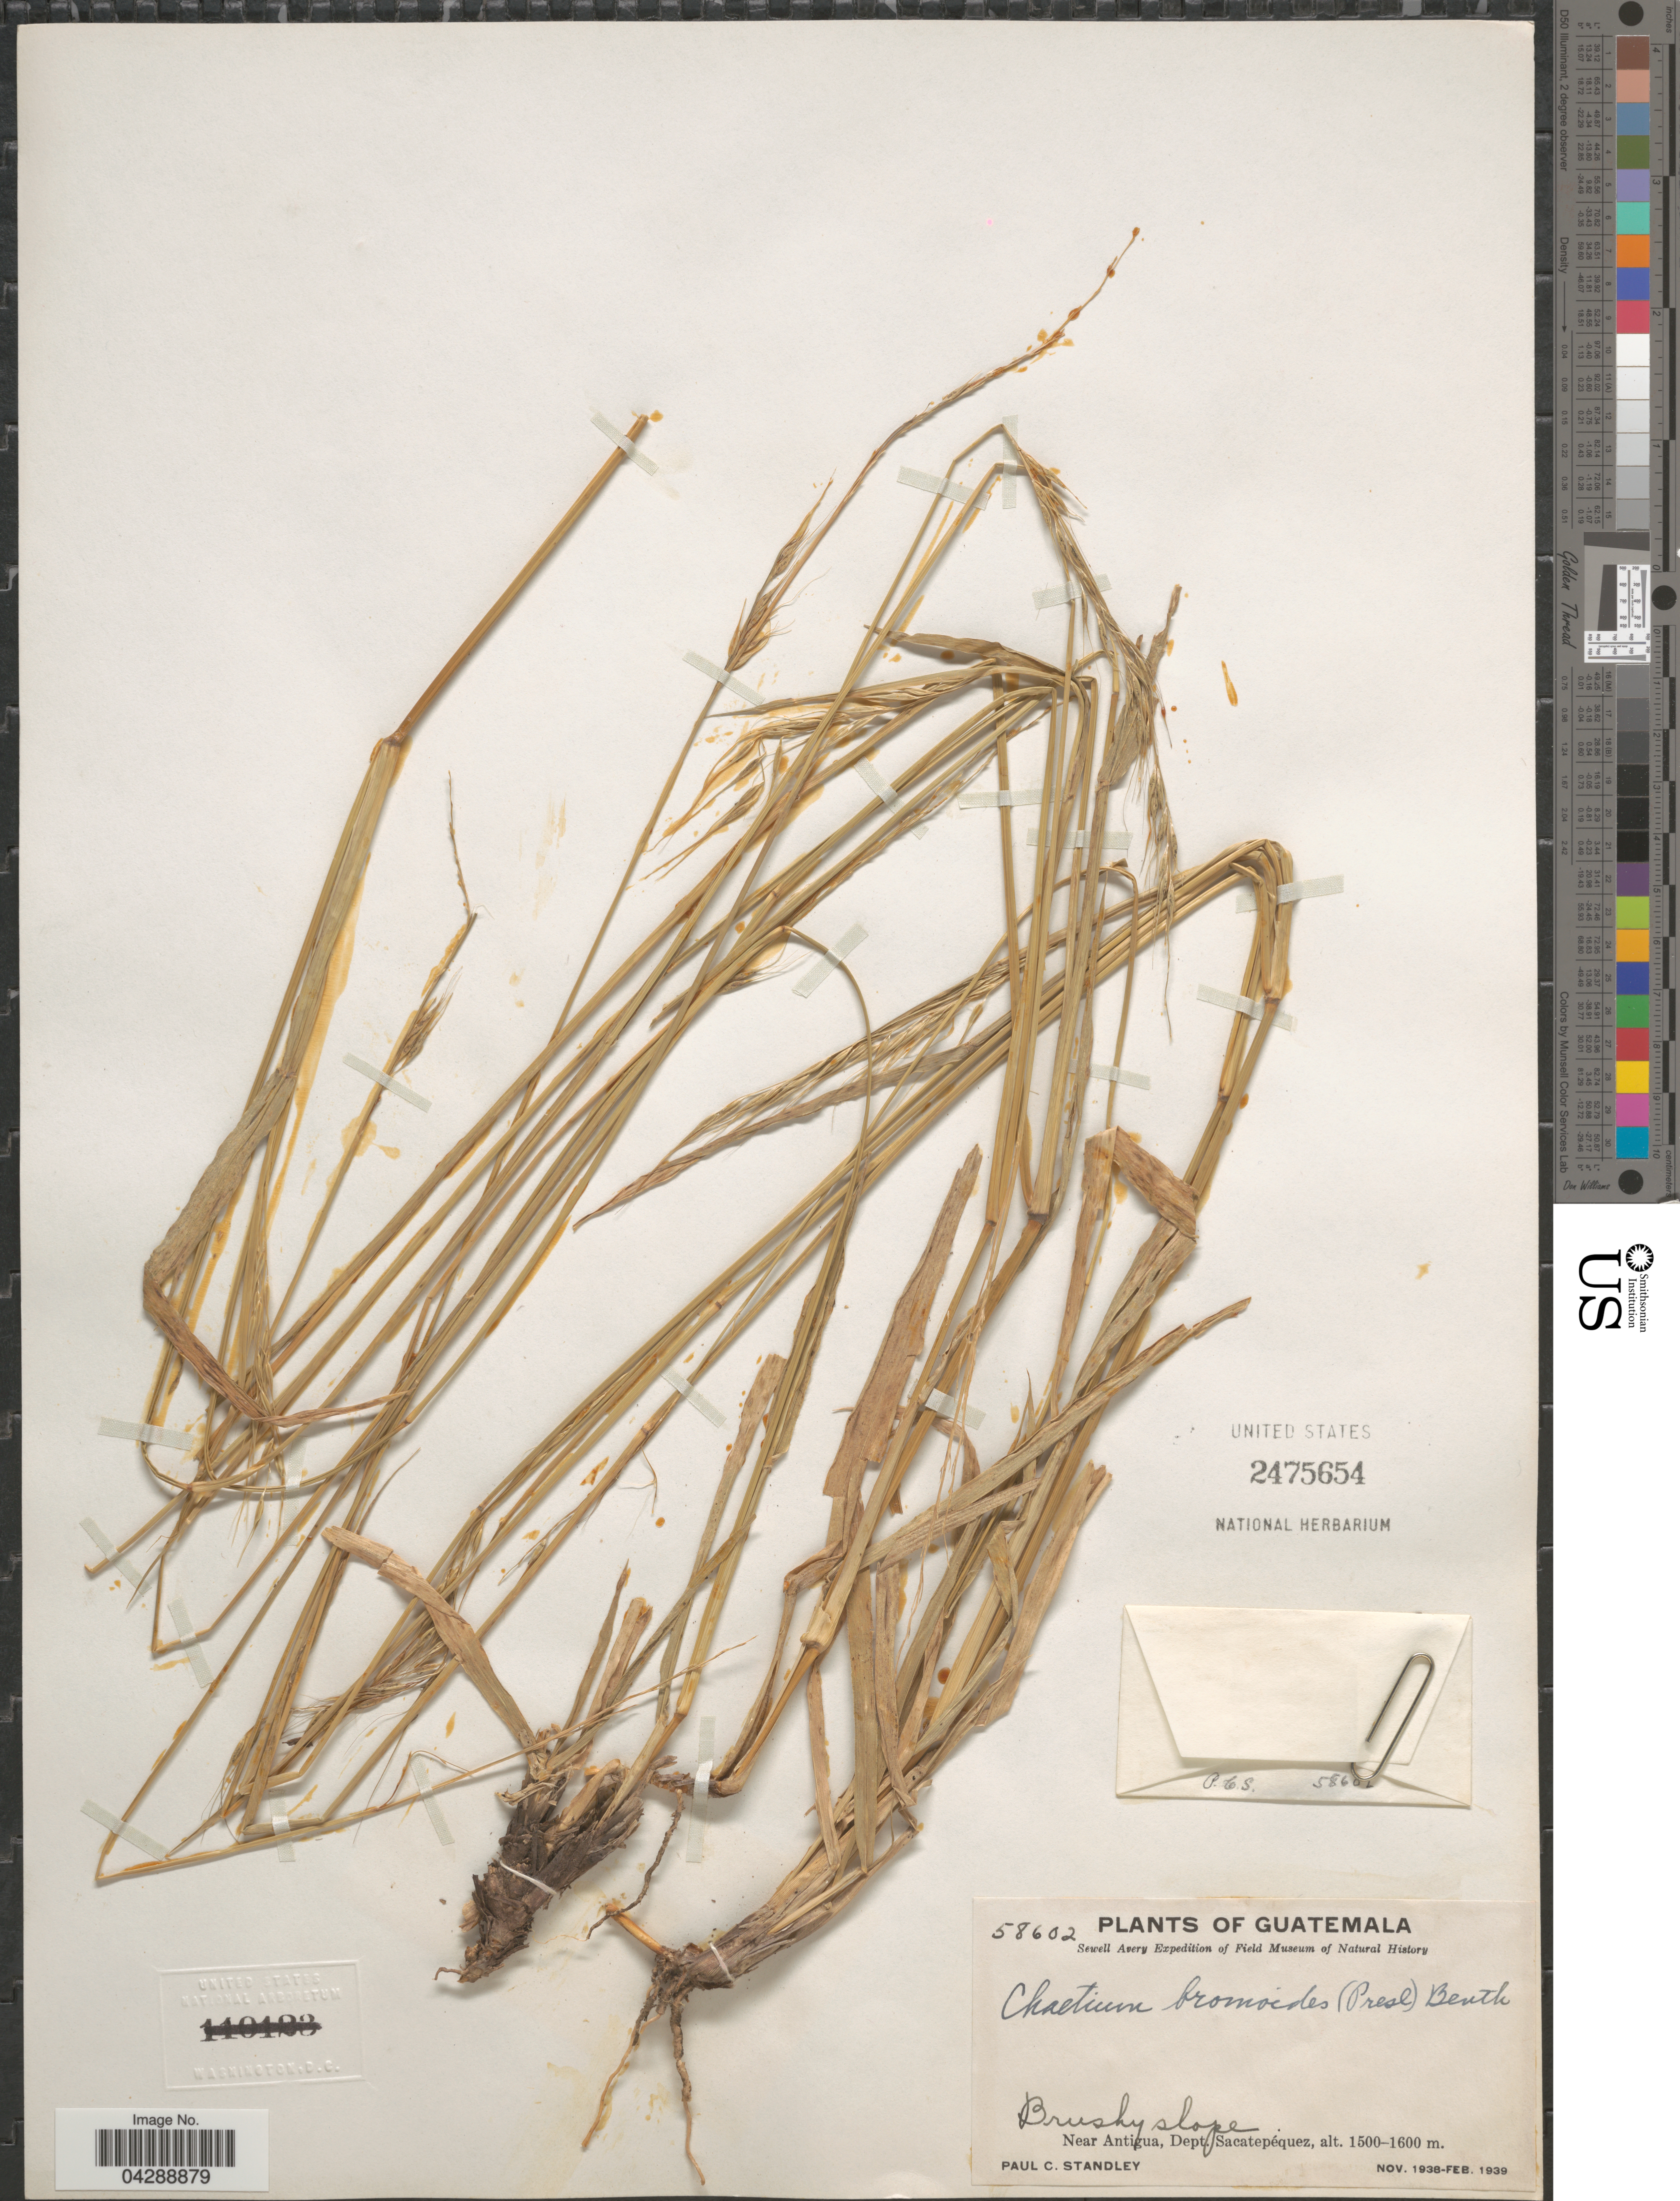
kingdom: Plantae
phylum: Tracheophyta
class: Liliopsida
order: Poales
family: Poaceae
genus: Chaetium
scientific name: Chaetium bromoides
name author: (J. Presl) Benth. ex Hemsl.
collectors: P. C. Standley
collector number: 58602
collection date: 1938-11/1939-02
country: Guatemala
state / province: Sacatepequez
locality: Sewell Avery Expedition. Near Antigua, Dept. Sacatepequez.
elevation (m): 1500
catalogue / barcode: US 2475654